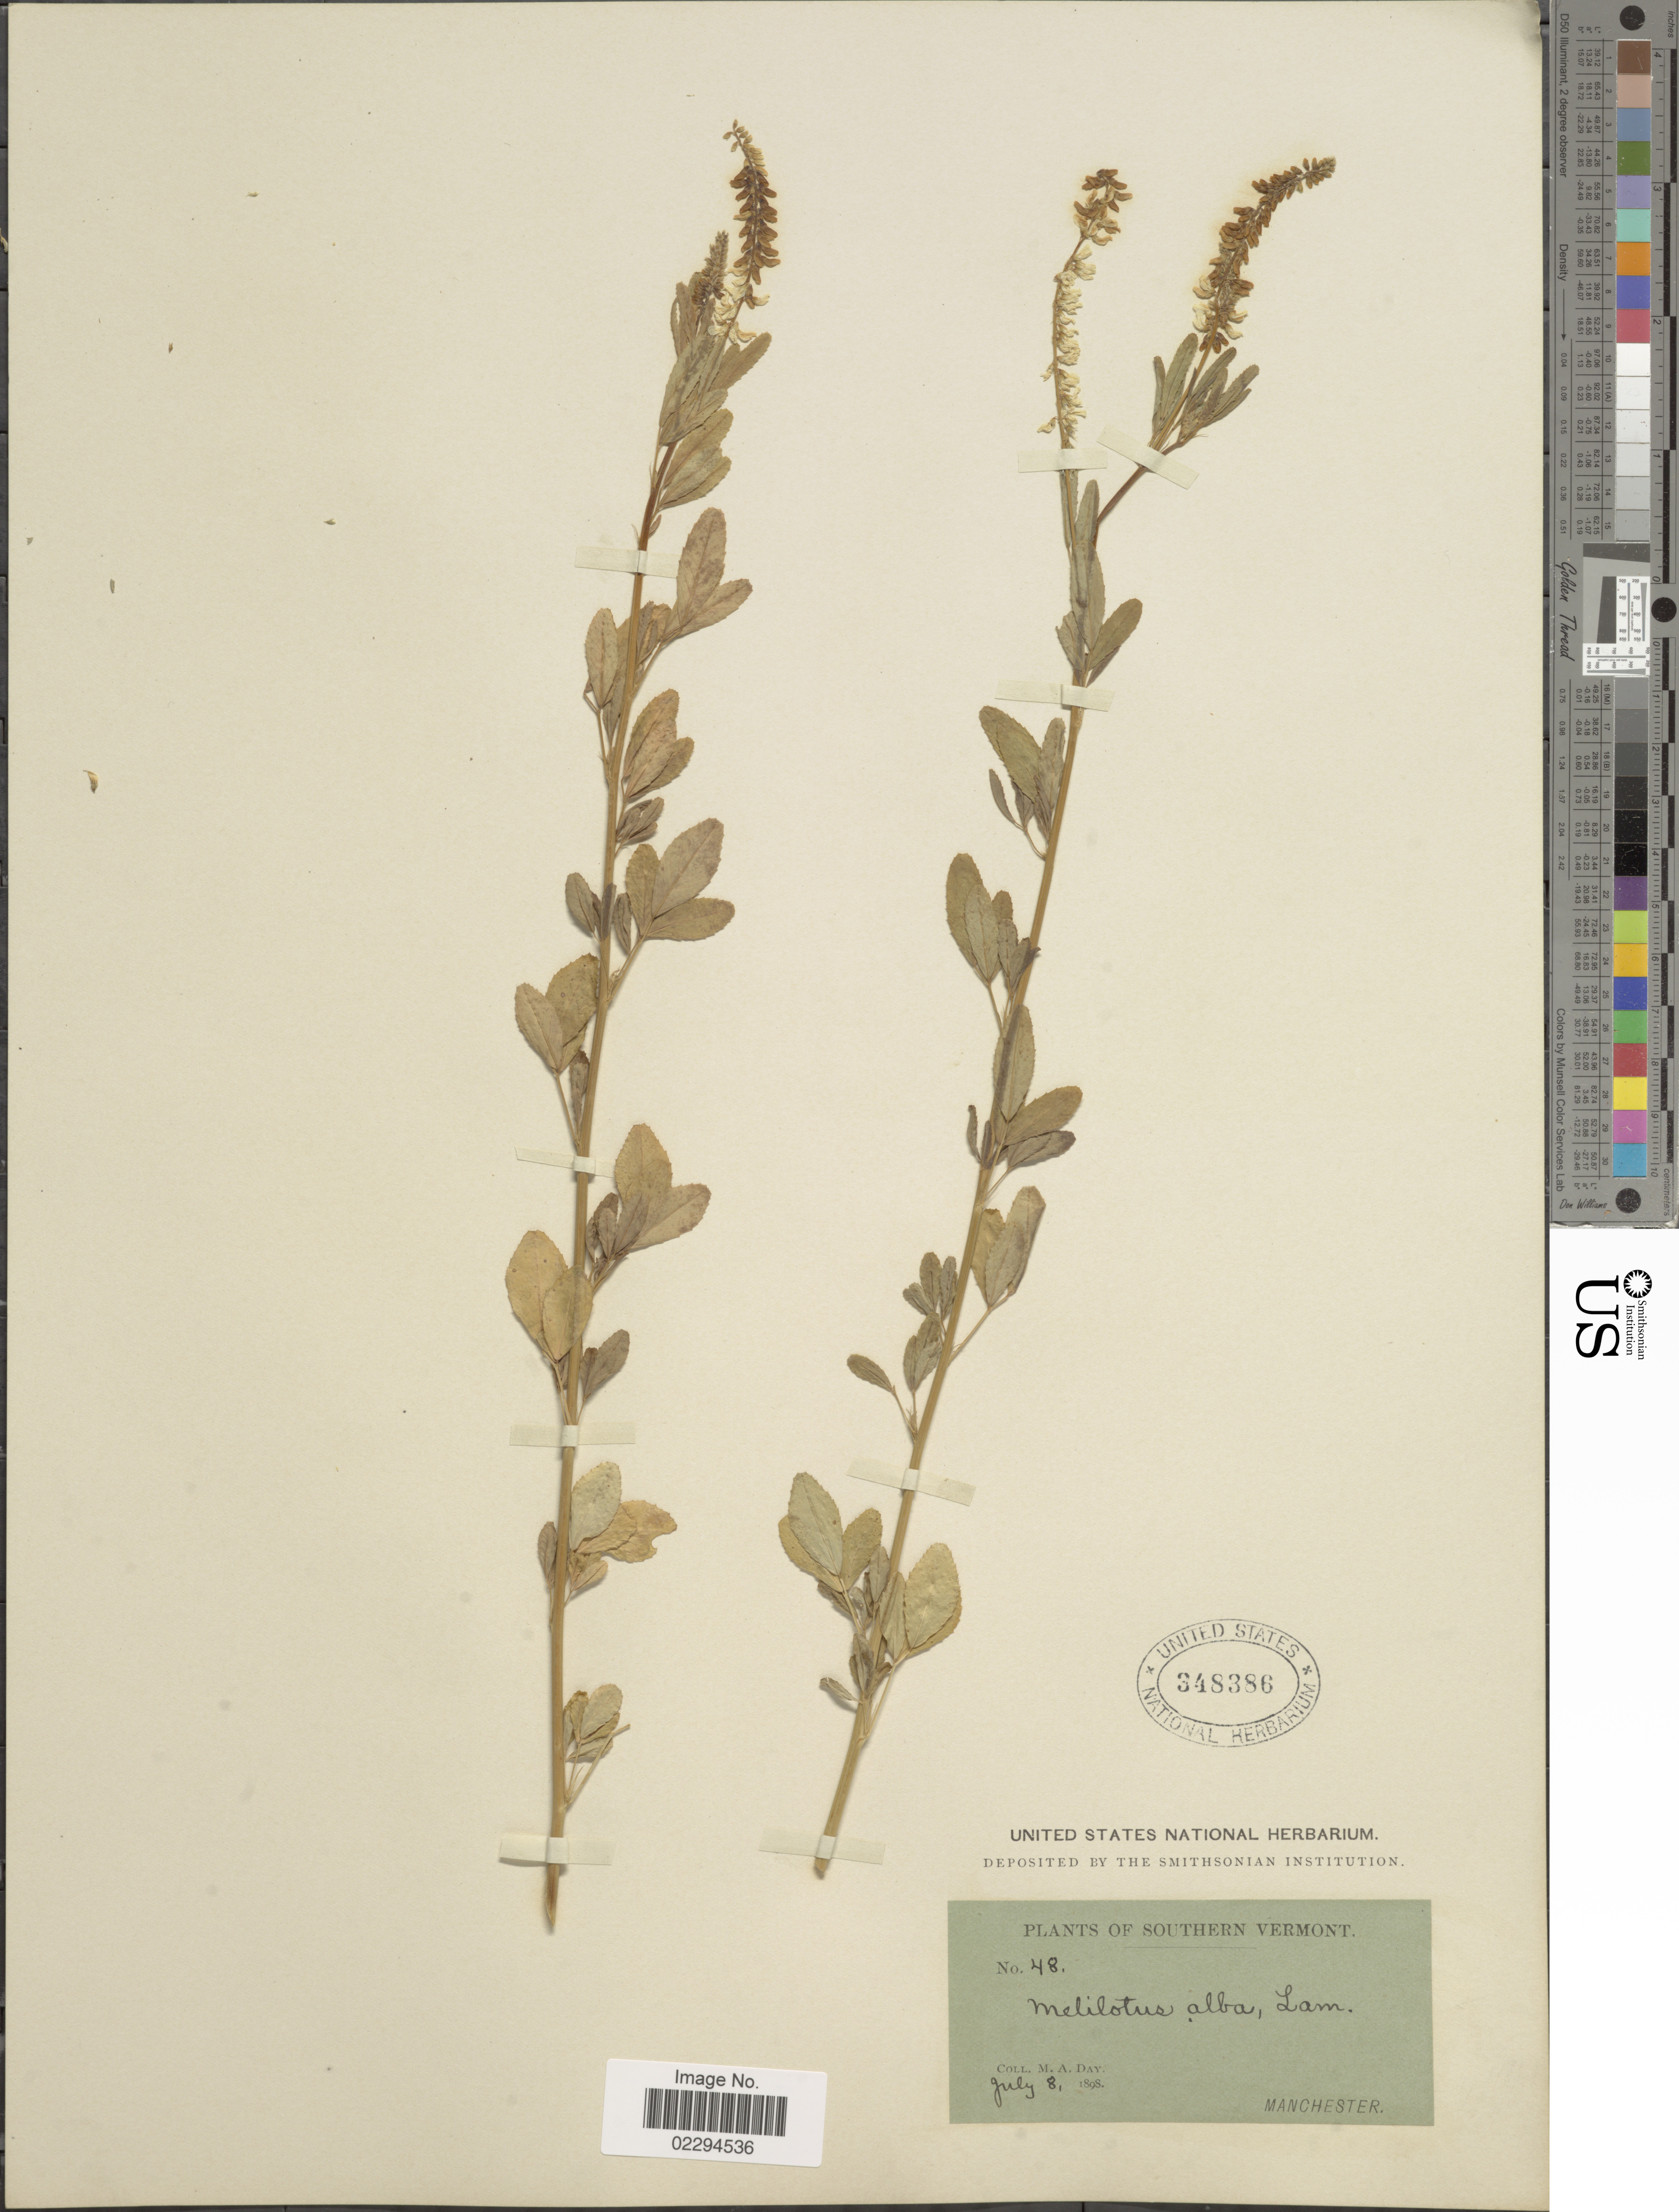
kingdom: Plantae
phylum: Tracheophyta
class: Magnoliopsida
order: Fabales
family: Fabaceae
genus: Melilotus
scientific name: Melilotus albus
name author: Medik.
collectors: M. Day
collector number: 48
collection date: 1898-07-08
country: United States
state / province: Vermont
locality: Southern Vermont. Manchester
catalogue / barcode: US 348386